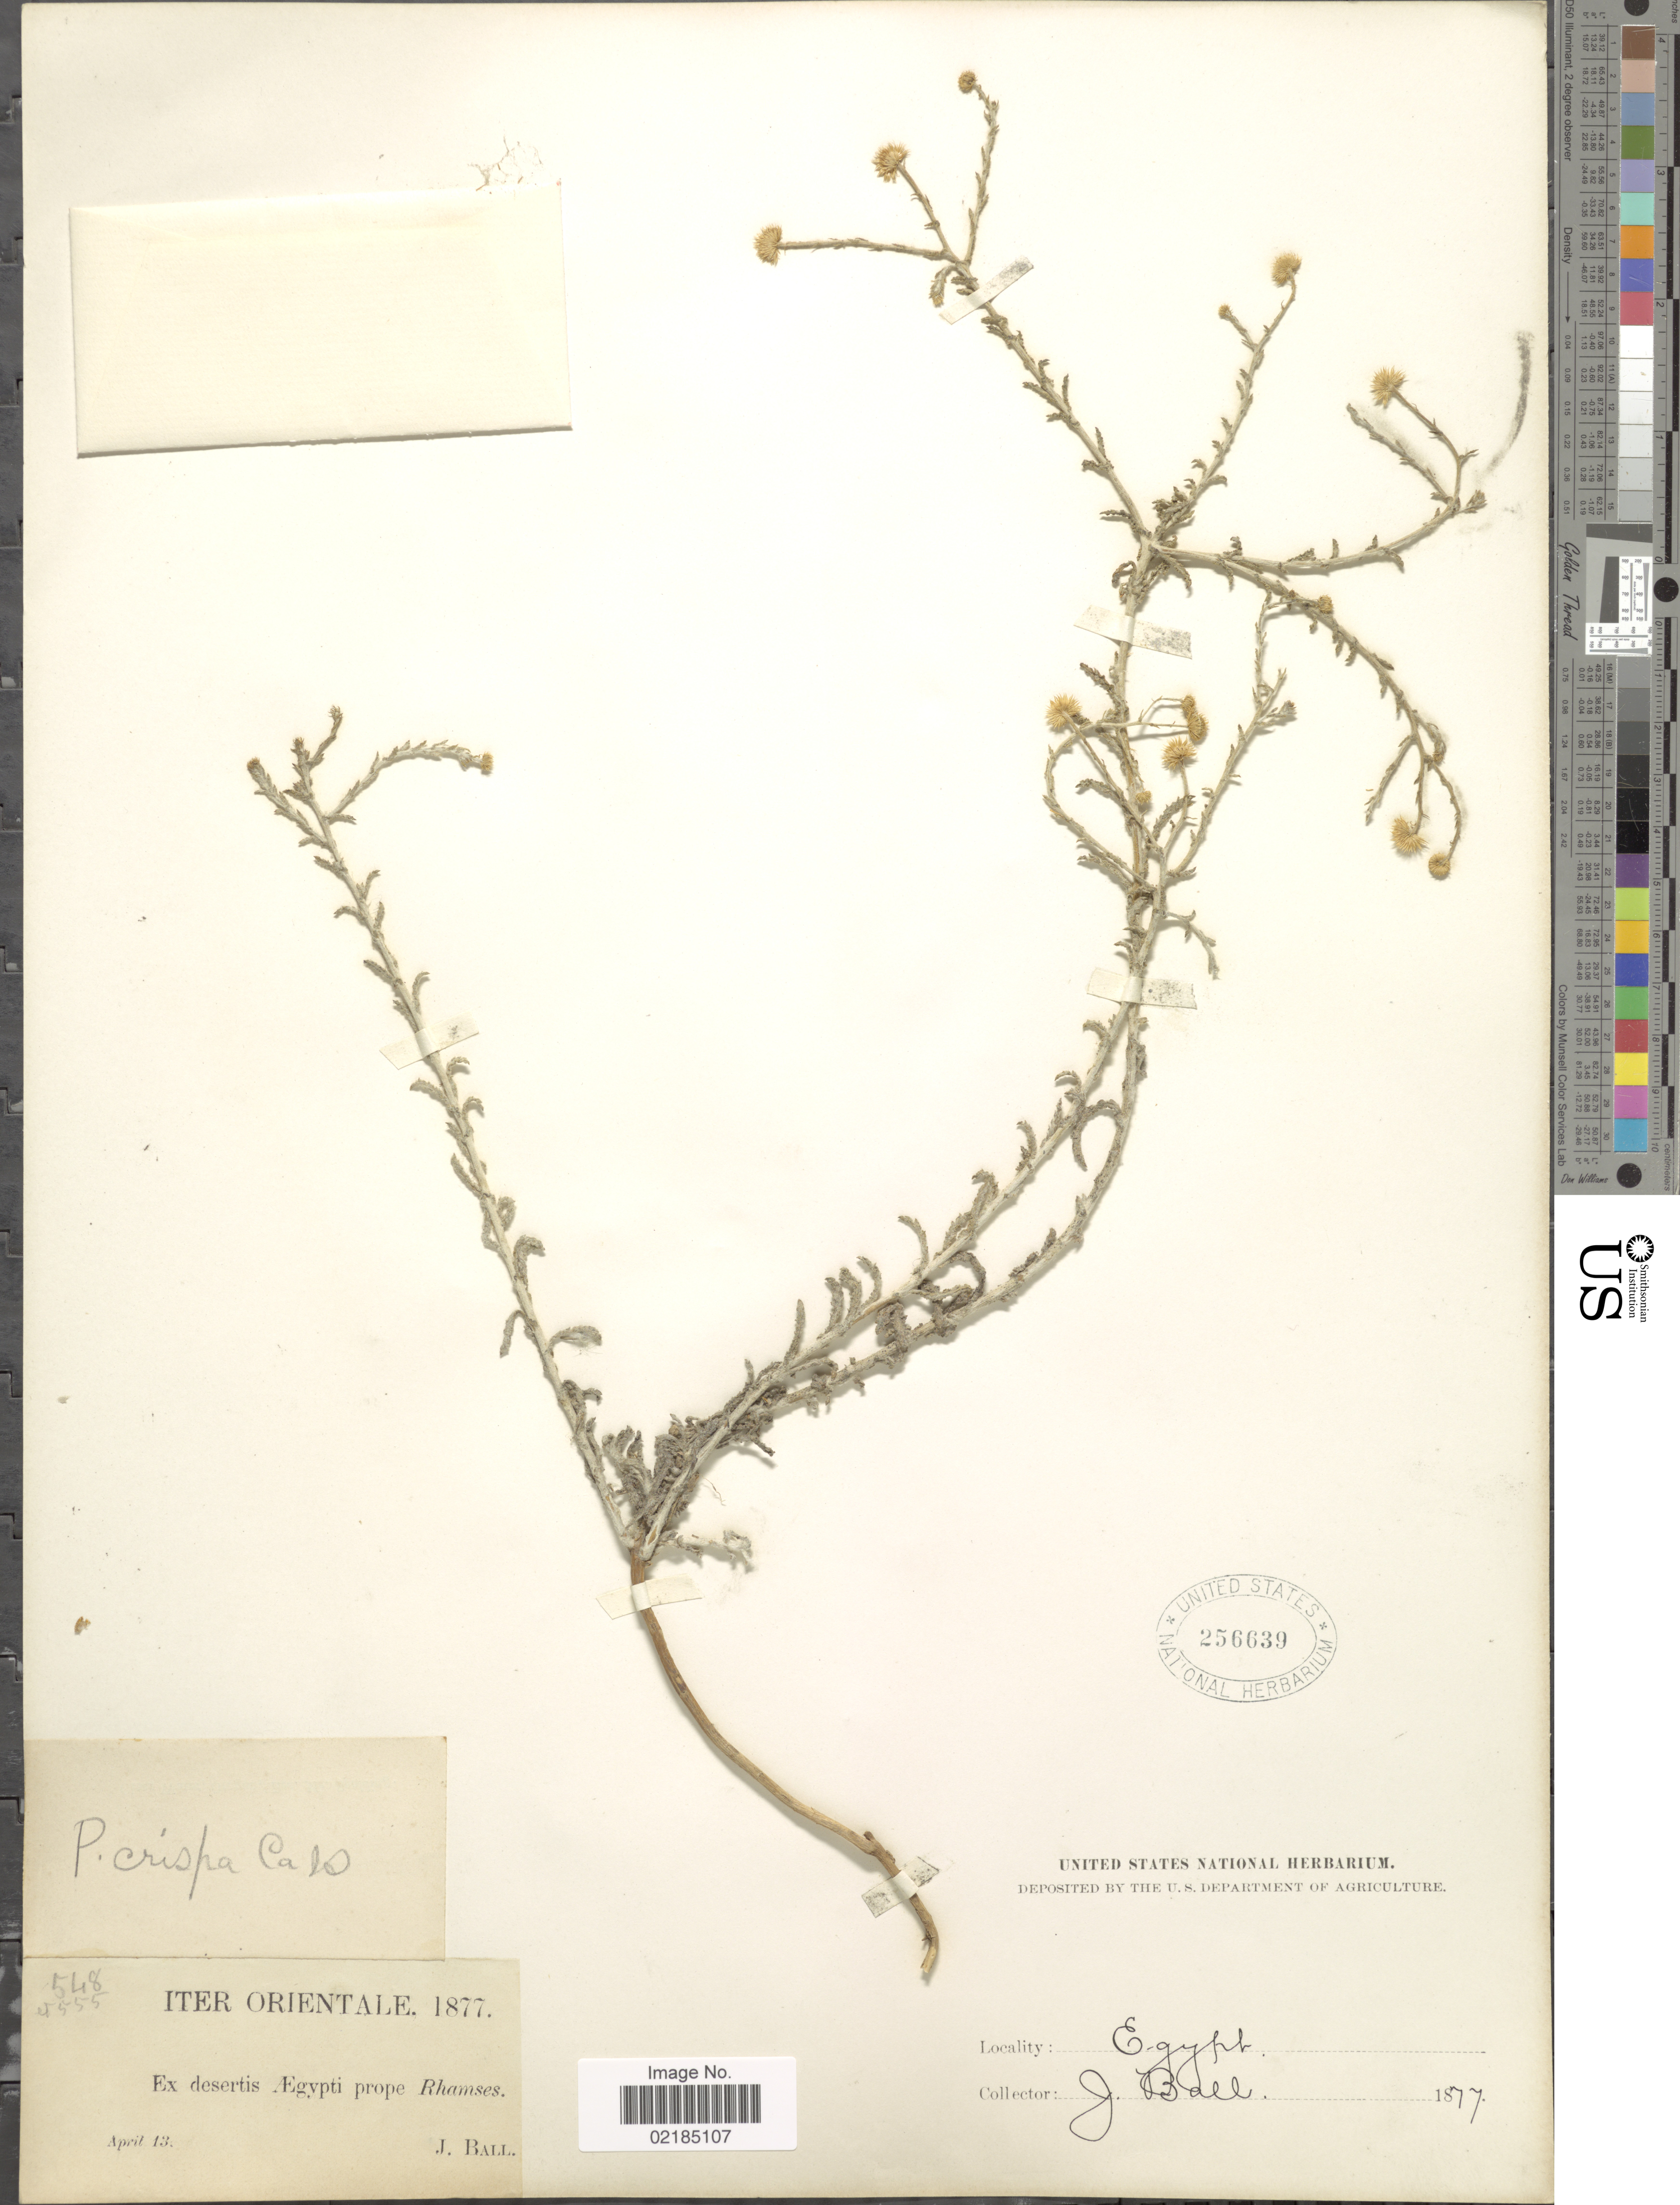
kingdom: Plantae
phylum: Tracheophyta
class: Magnoliopsida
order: Asterales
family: Asteraceae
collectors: J. Ball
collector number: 548/4555*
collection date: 1877-04-13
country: Egypt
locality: Iter orientale. Ex desertis Aegypti prope Rhamses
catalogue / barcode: US 256639